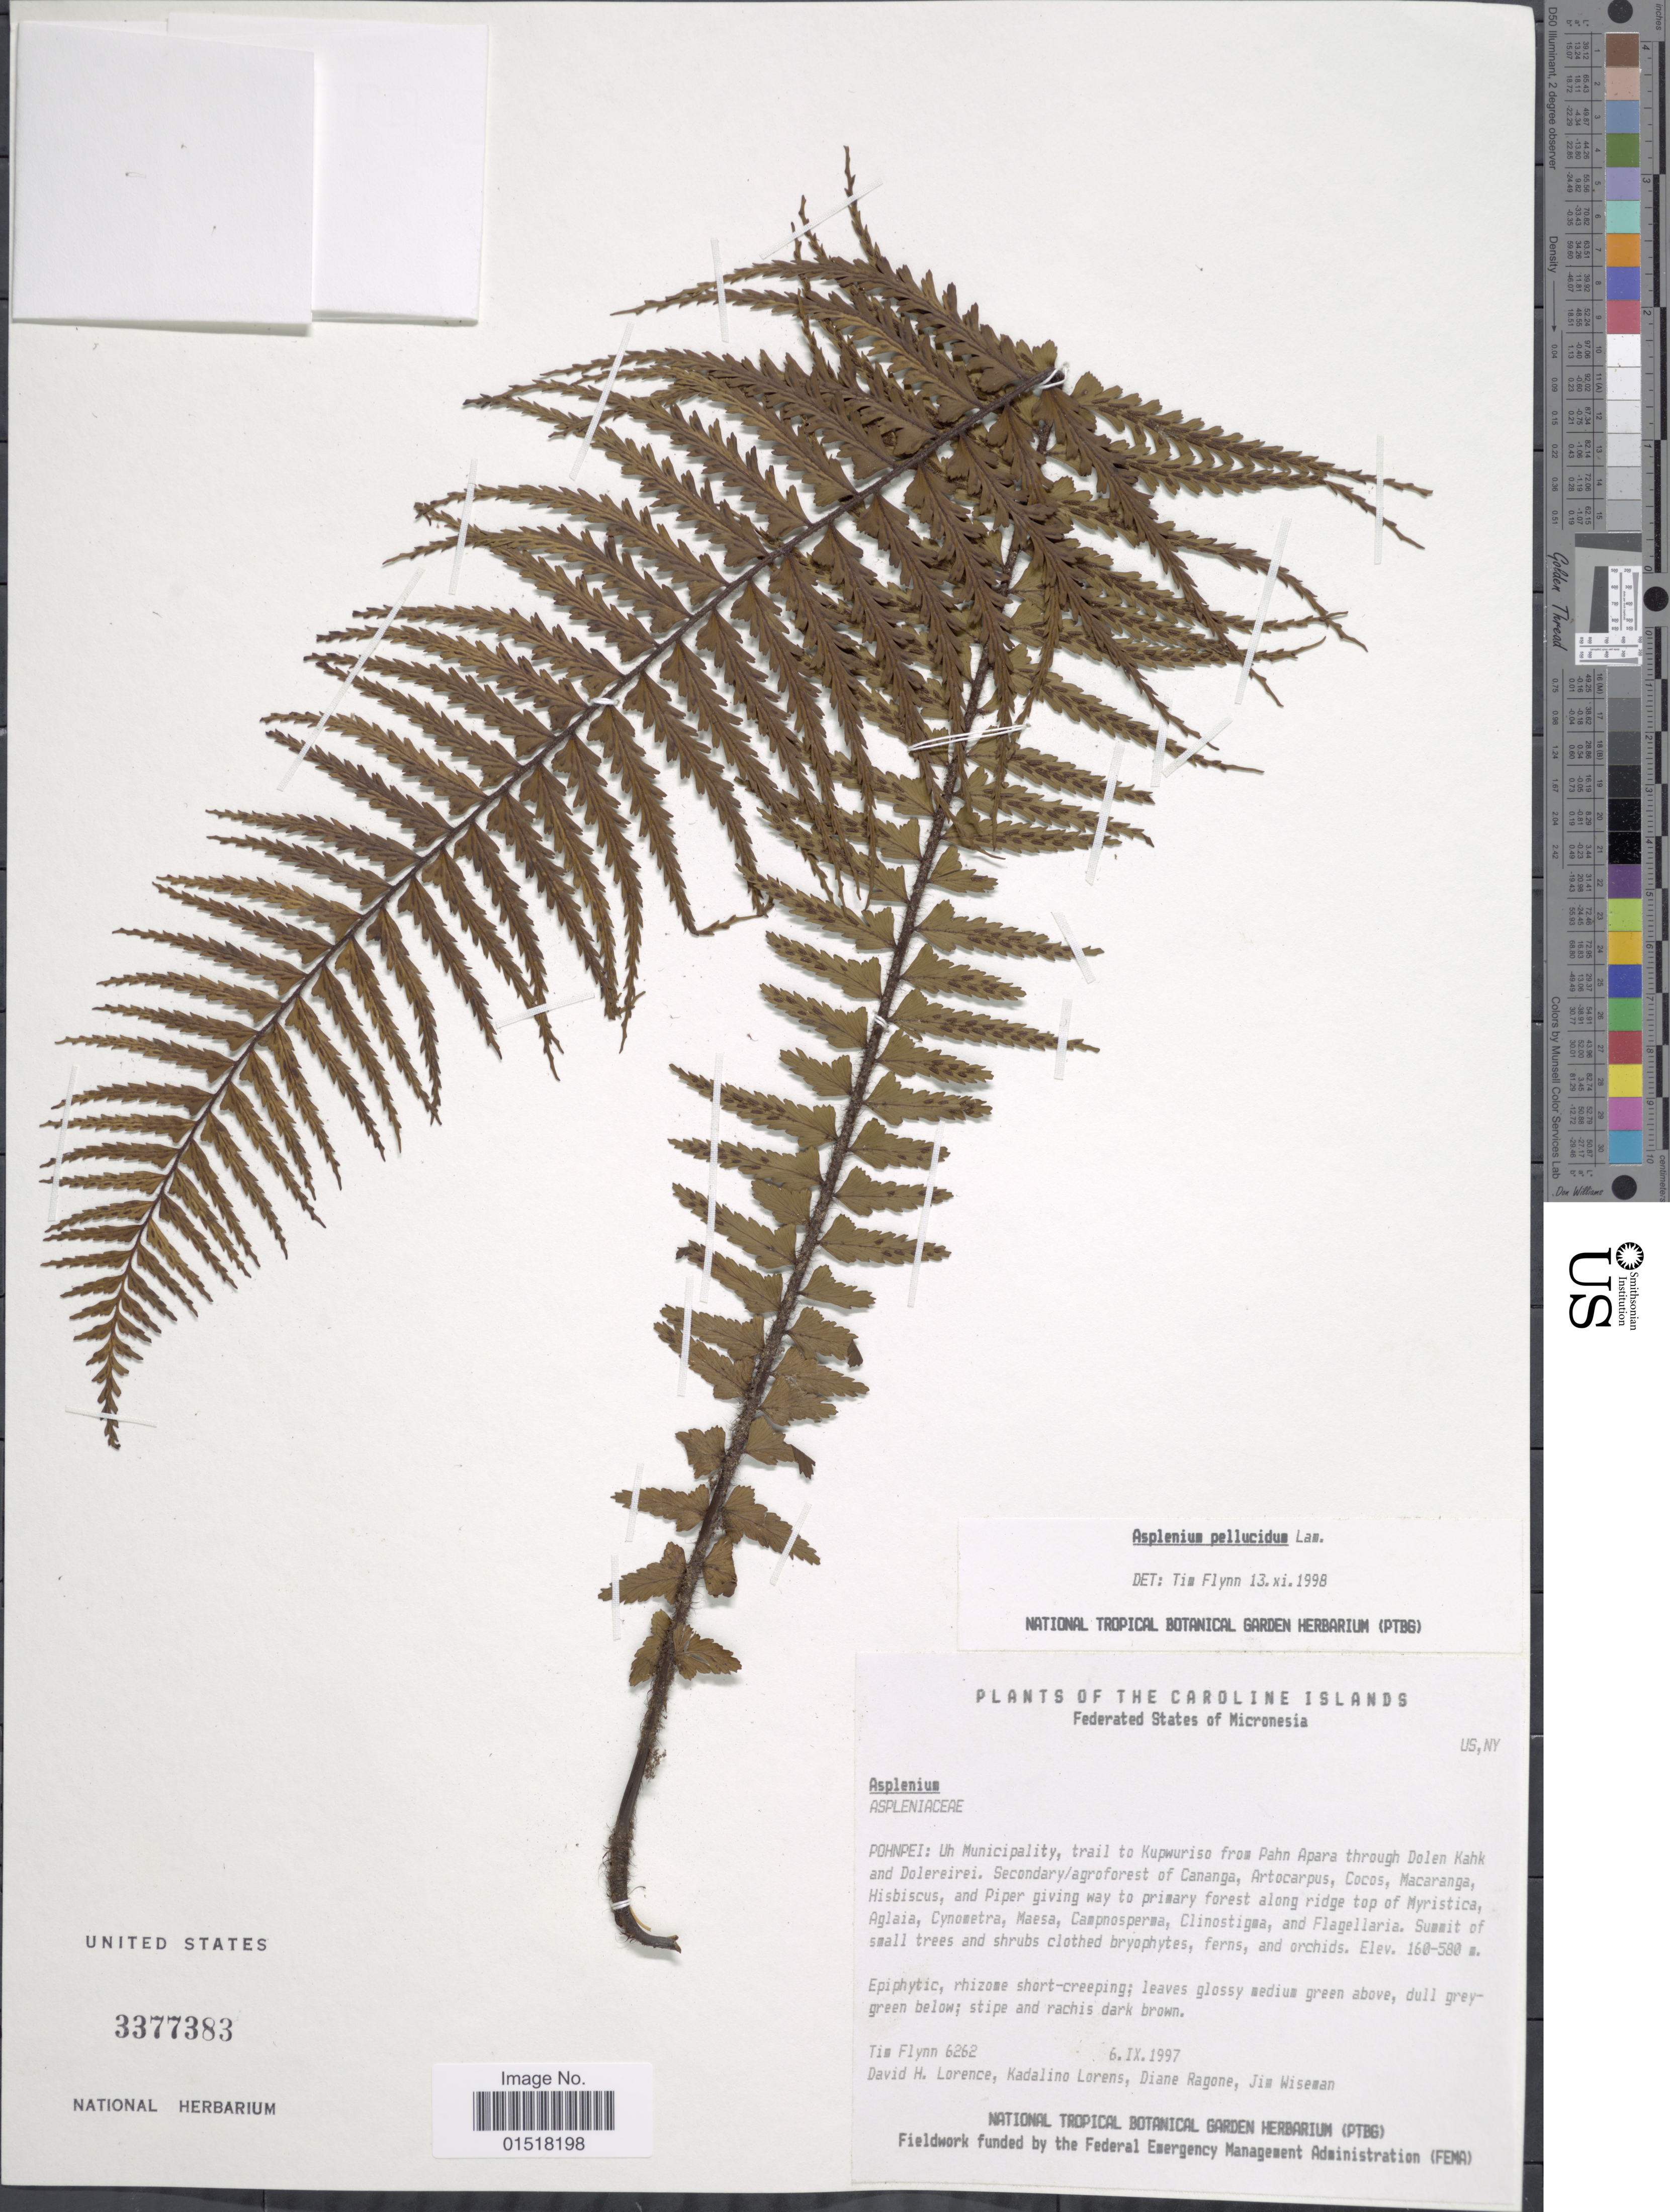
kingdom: Plantae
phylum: Tracheophyta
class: Polypodiopsida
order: Polypodiales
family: Aspleniaceae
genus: Asplenium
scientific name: Asplenium pellucidum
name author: Lam.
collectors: T. Flynn, D. Lorence, K. Lorens, D. Ragone & J. Wiseman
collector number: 6262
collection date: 1997-09-06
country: Micronesia, Federated States of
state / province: Pohnpei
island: Pohnpei [Ponape]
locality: Caroline Islands. Pohnpei: Uh Municipality, trail to Kupwuriso from Pahn Apara through Dolen Kahk and Dolereirei.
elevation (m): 160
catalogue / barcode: US 3377383